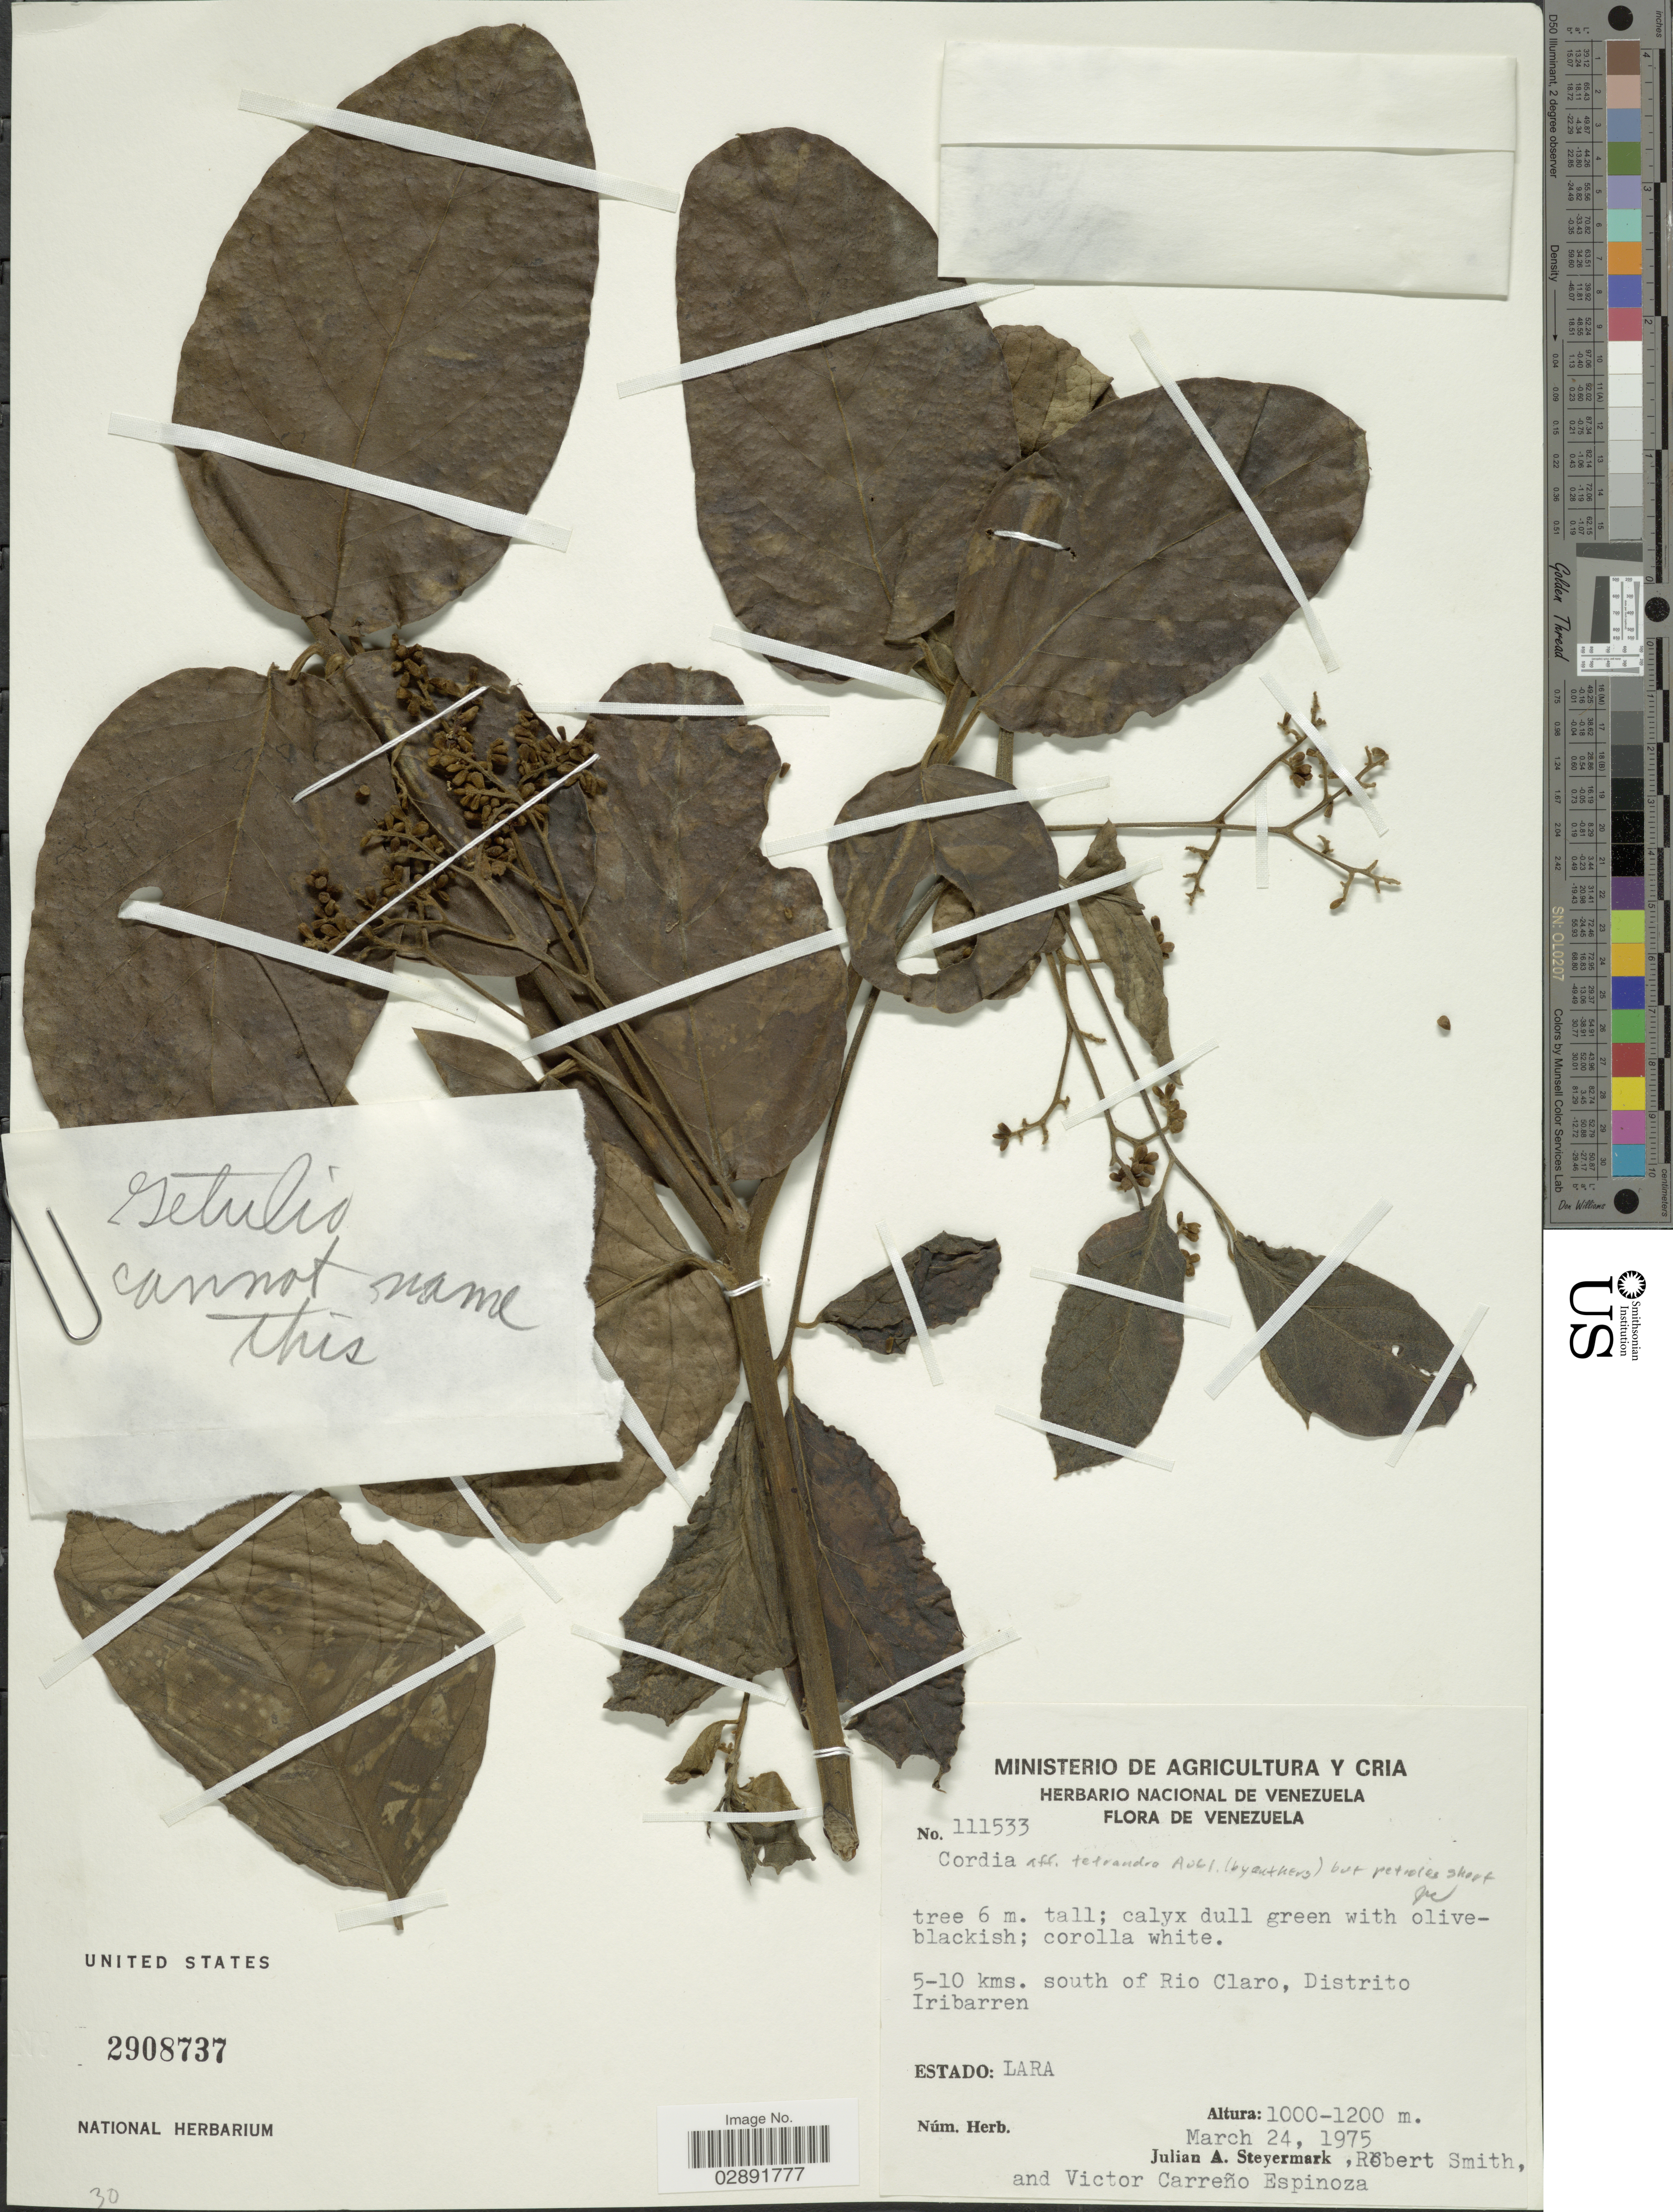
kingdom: Plantae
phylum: Tracheophyta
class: Magnoliopsida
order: Boraginales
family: Cordiaceae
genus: Cordia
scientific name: Cordia tetrandra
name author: Aubl.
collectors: J. Steyermark, R. Smith & V. Espinoza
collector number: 111533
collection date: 1975-03-24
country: Venezuela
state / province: Lara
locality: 5-10 kms. south of Rio Claro, Distrito Iribarren.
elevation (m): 1000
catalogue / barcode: US 2908737